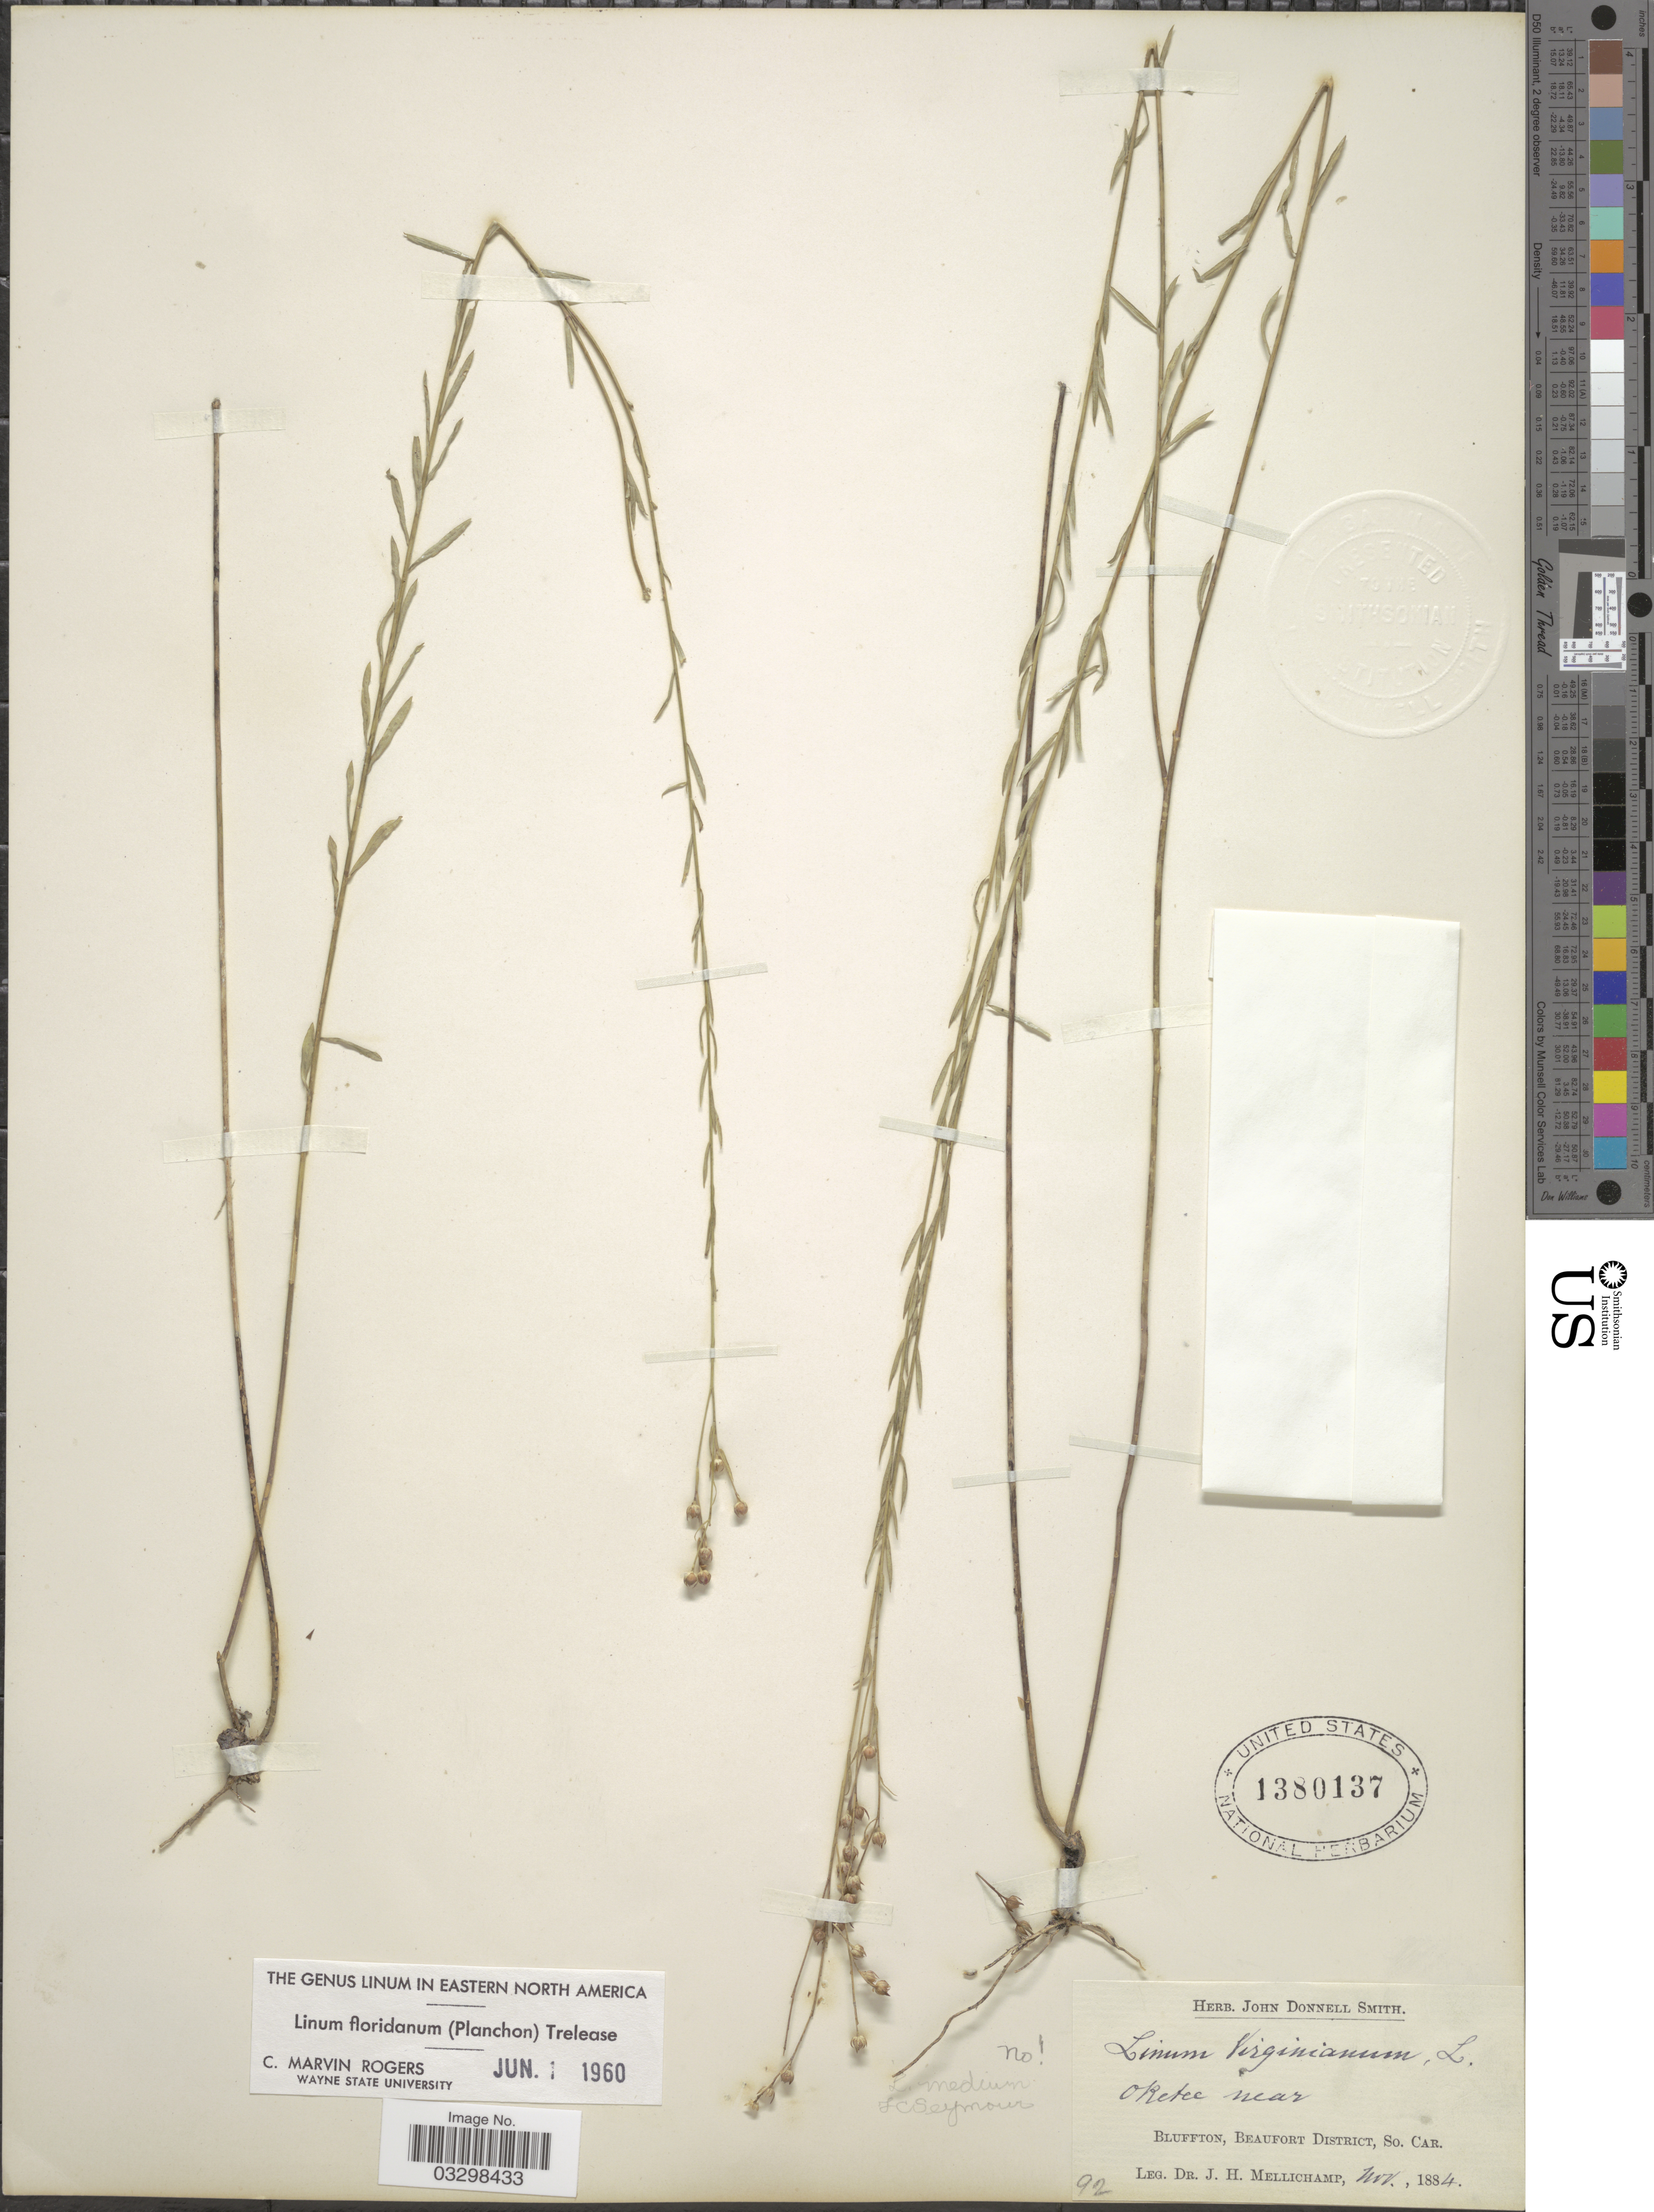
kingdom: Plantae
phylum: Tracheophyta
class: Magnoliopsida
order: Malpighiales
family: Linaceae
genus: Linum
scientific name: Linum floridanum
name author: (Planch.) Trel.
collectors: J. H. Mellichamp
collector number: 92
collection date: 1884-11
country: United States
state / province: South Carolina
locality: Oketee near Bluffton, Beaufort District.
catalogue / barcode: US 1380137